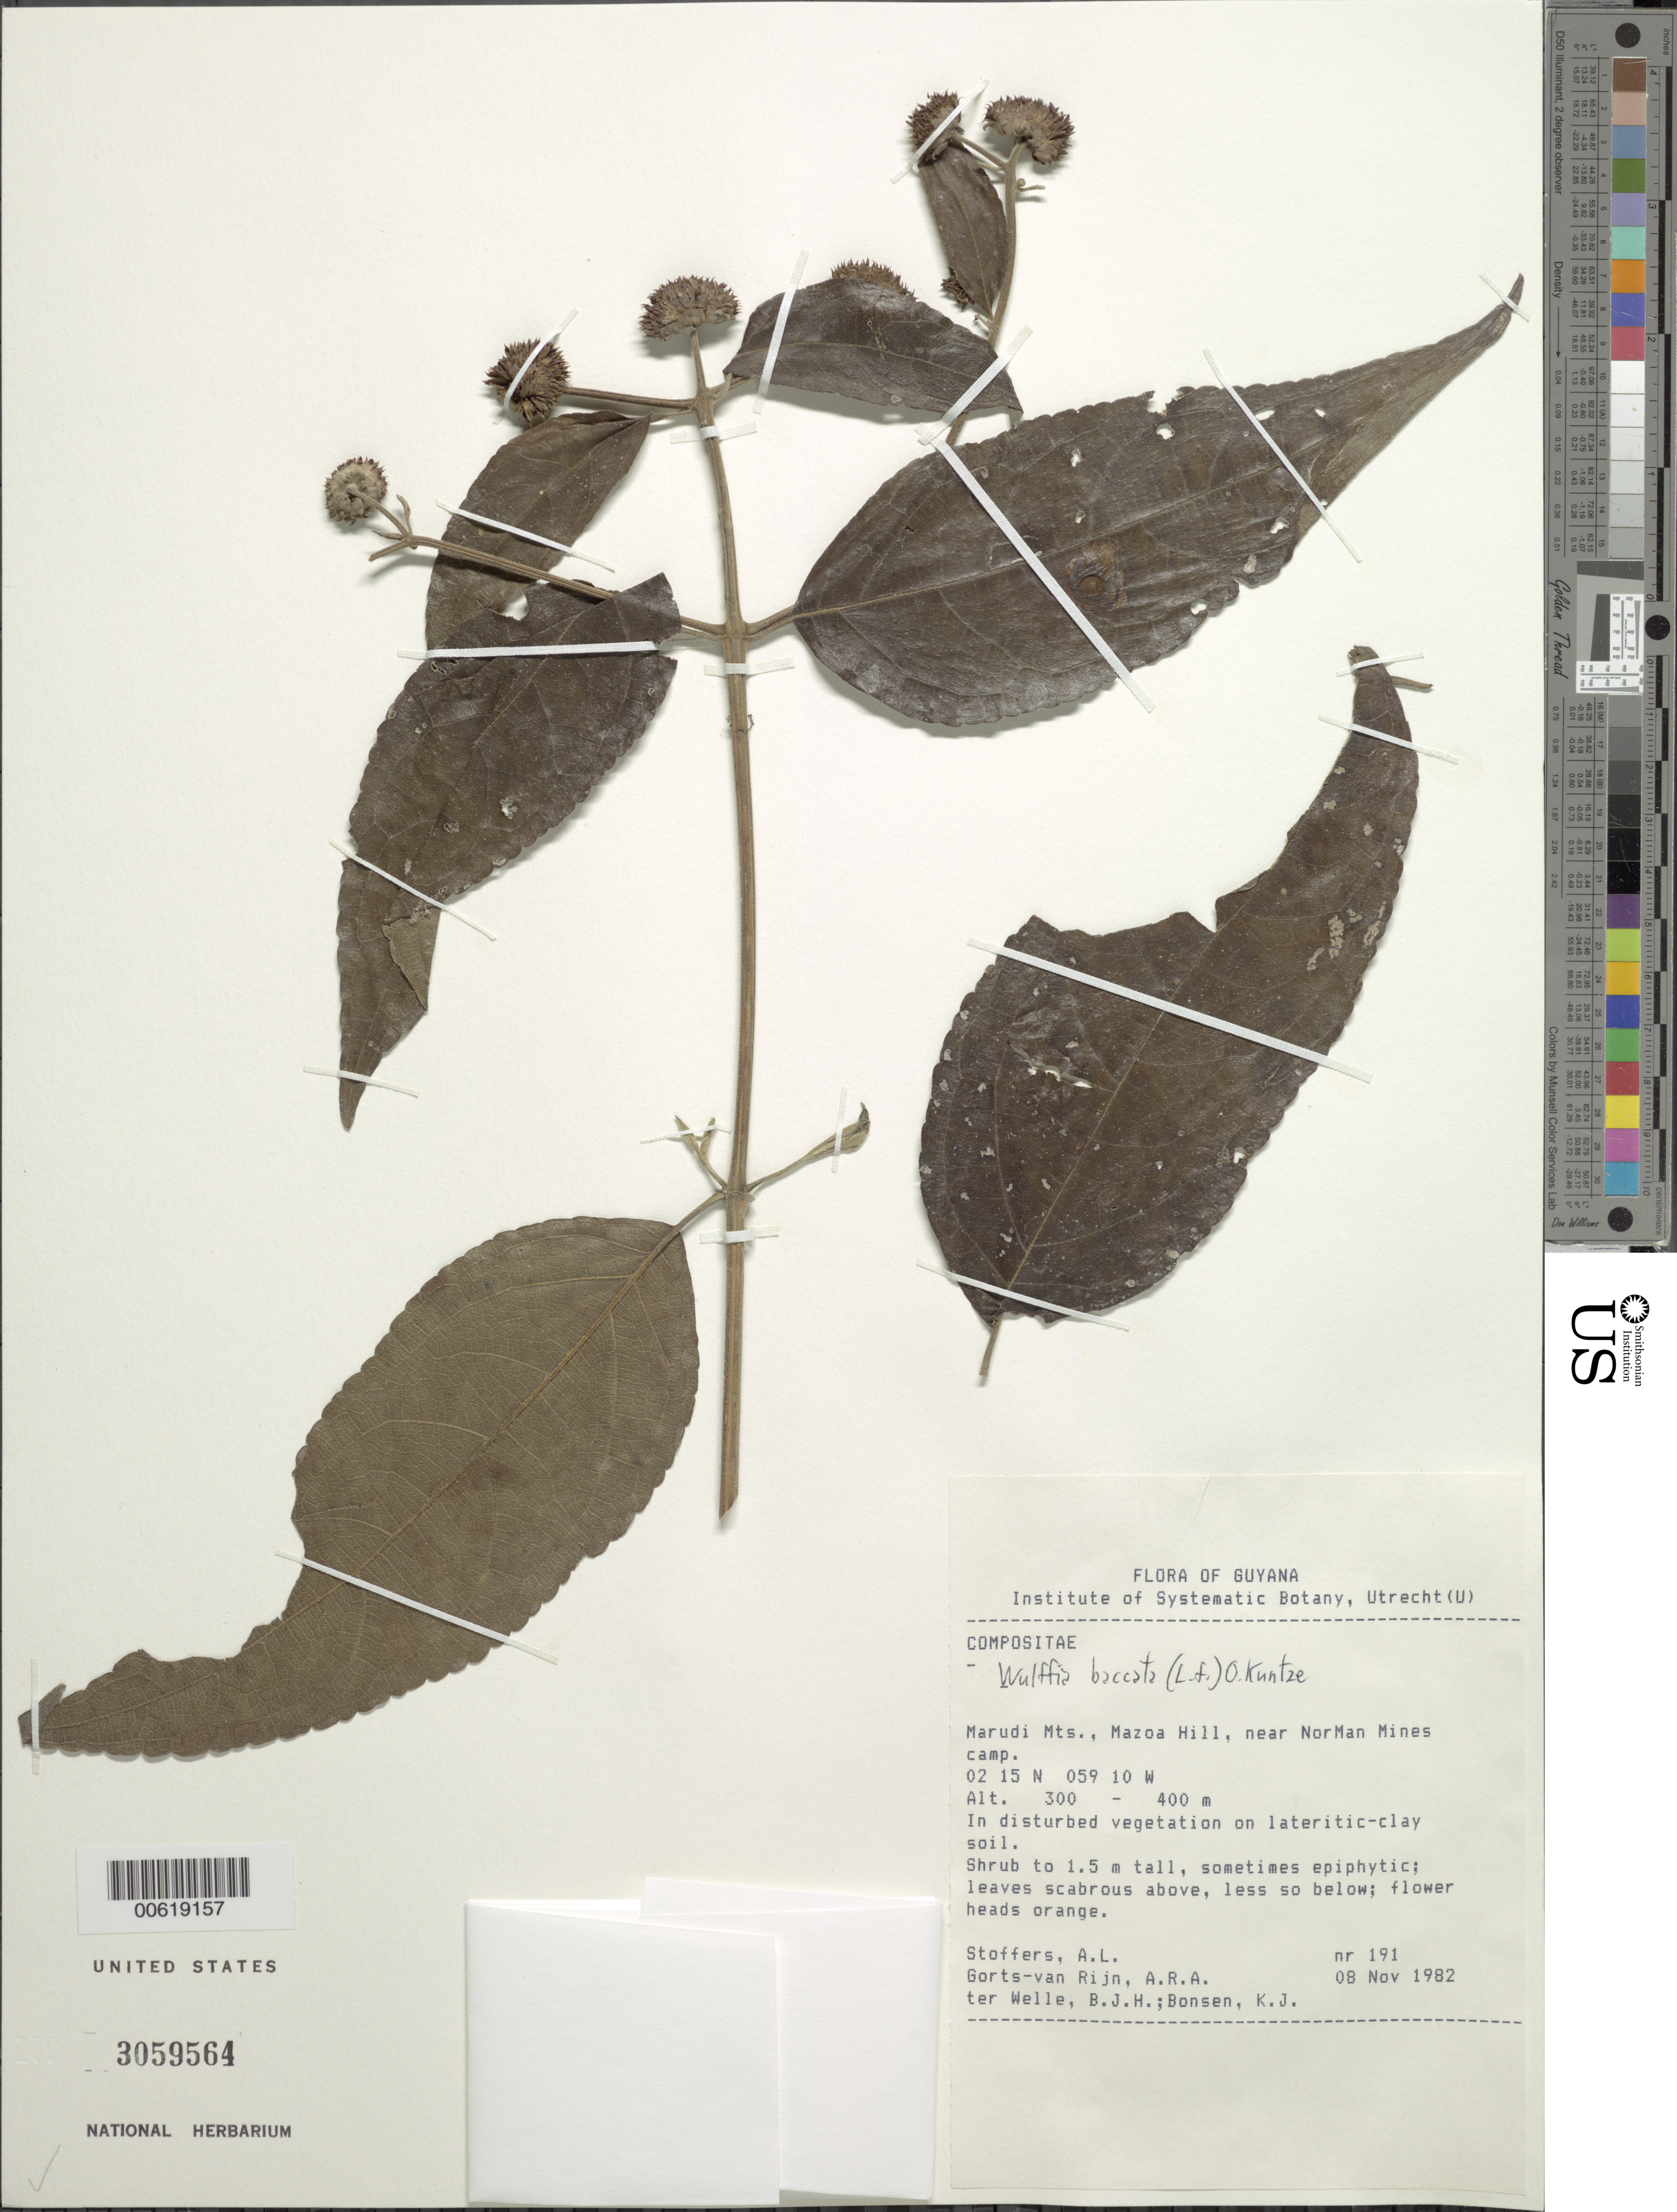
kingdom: Plantae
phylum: Tracheophyta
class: Magnoliopsida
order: Asterales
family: Asteraceae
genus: Wulffia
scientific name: Wulffia baccata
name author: (L. f.) Kuntze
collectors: A. Stoffers, A. .R. A. Görts-van Rijn, B. Welle & K. Bonsen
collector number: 191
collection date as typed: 8-Nov-82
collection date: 1982-11-08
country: Guyana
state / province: U. Takutu-U. Essequibo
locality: Marudi Mts., Mazoa Hill, near NorMan Mines camp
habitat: Disturbed vegetation on lateritic clay soil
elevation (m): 300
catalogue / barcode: US 3059564